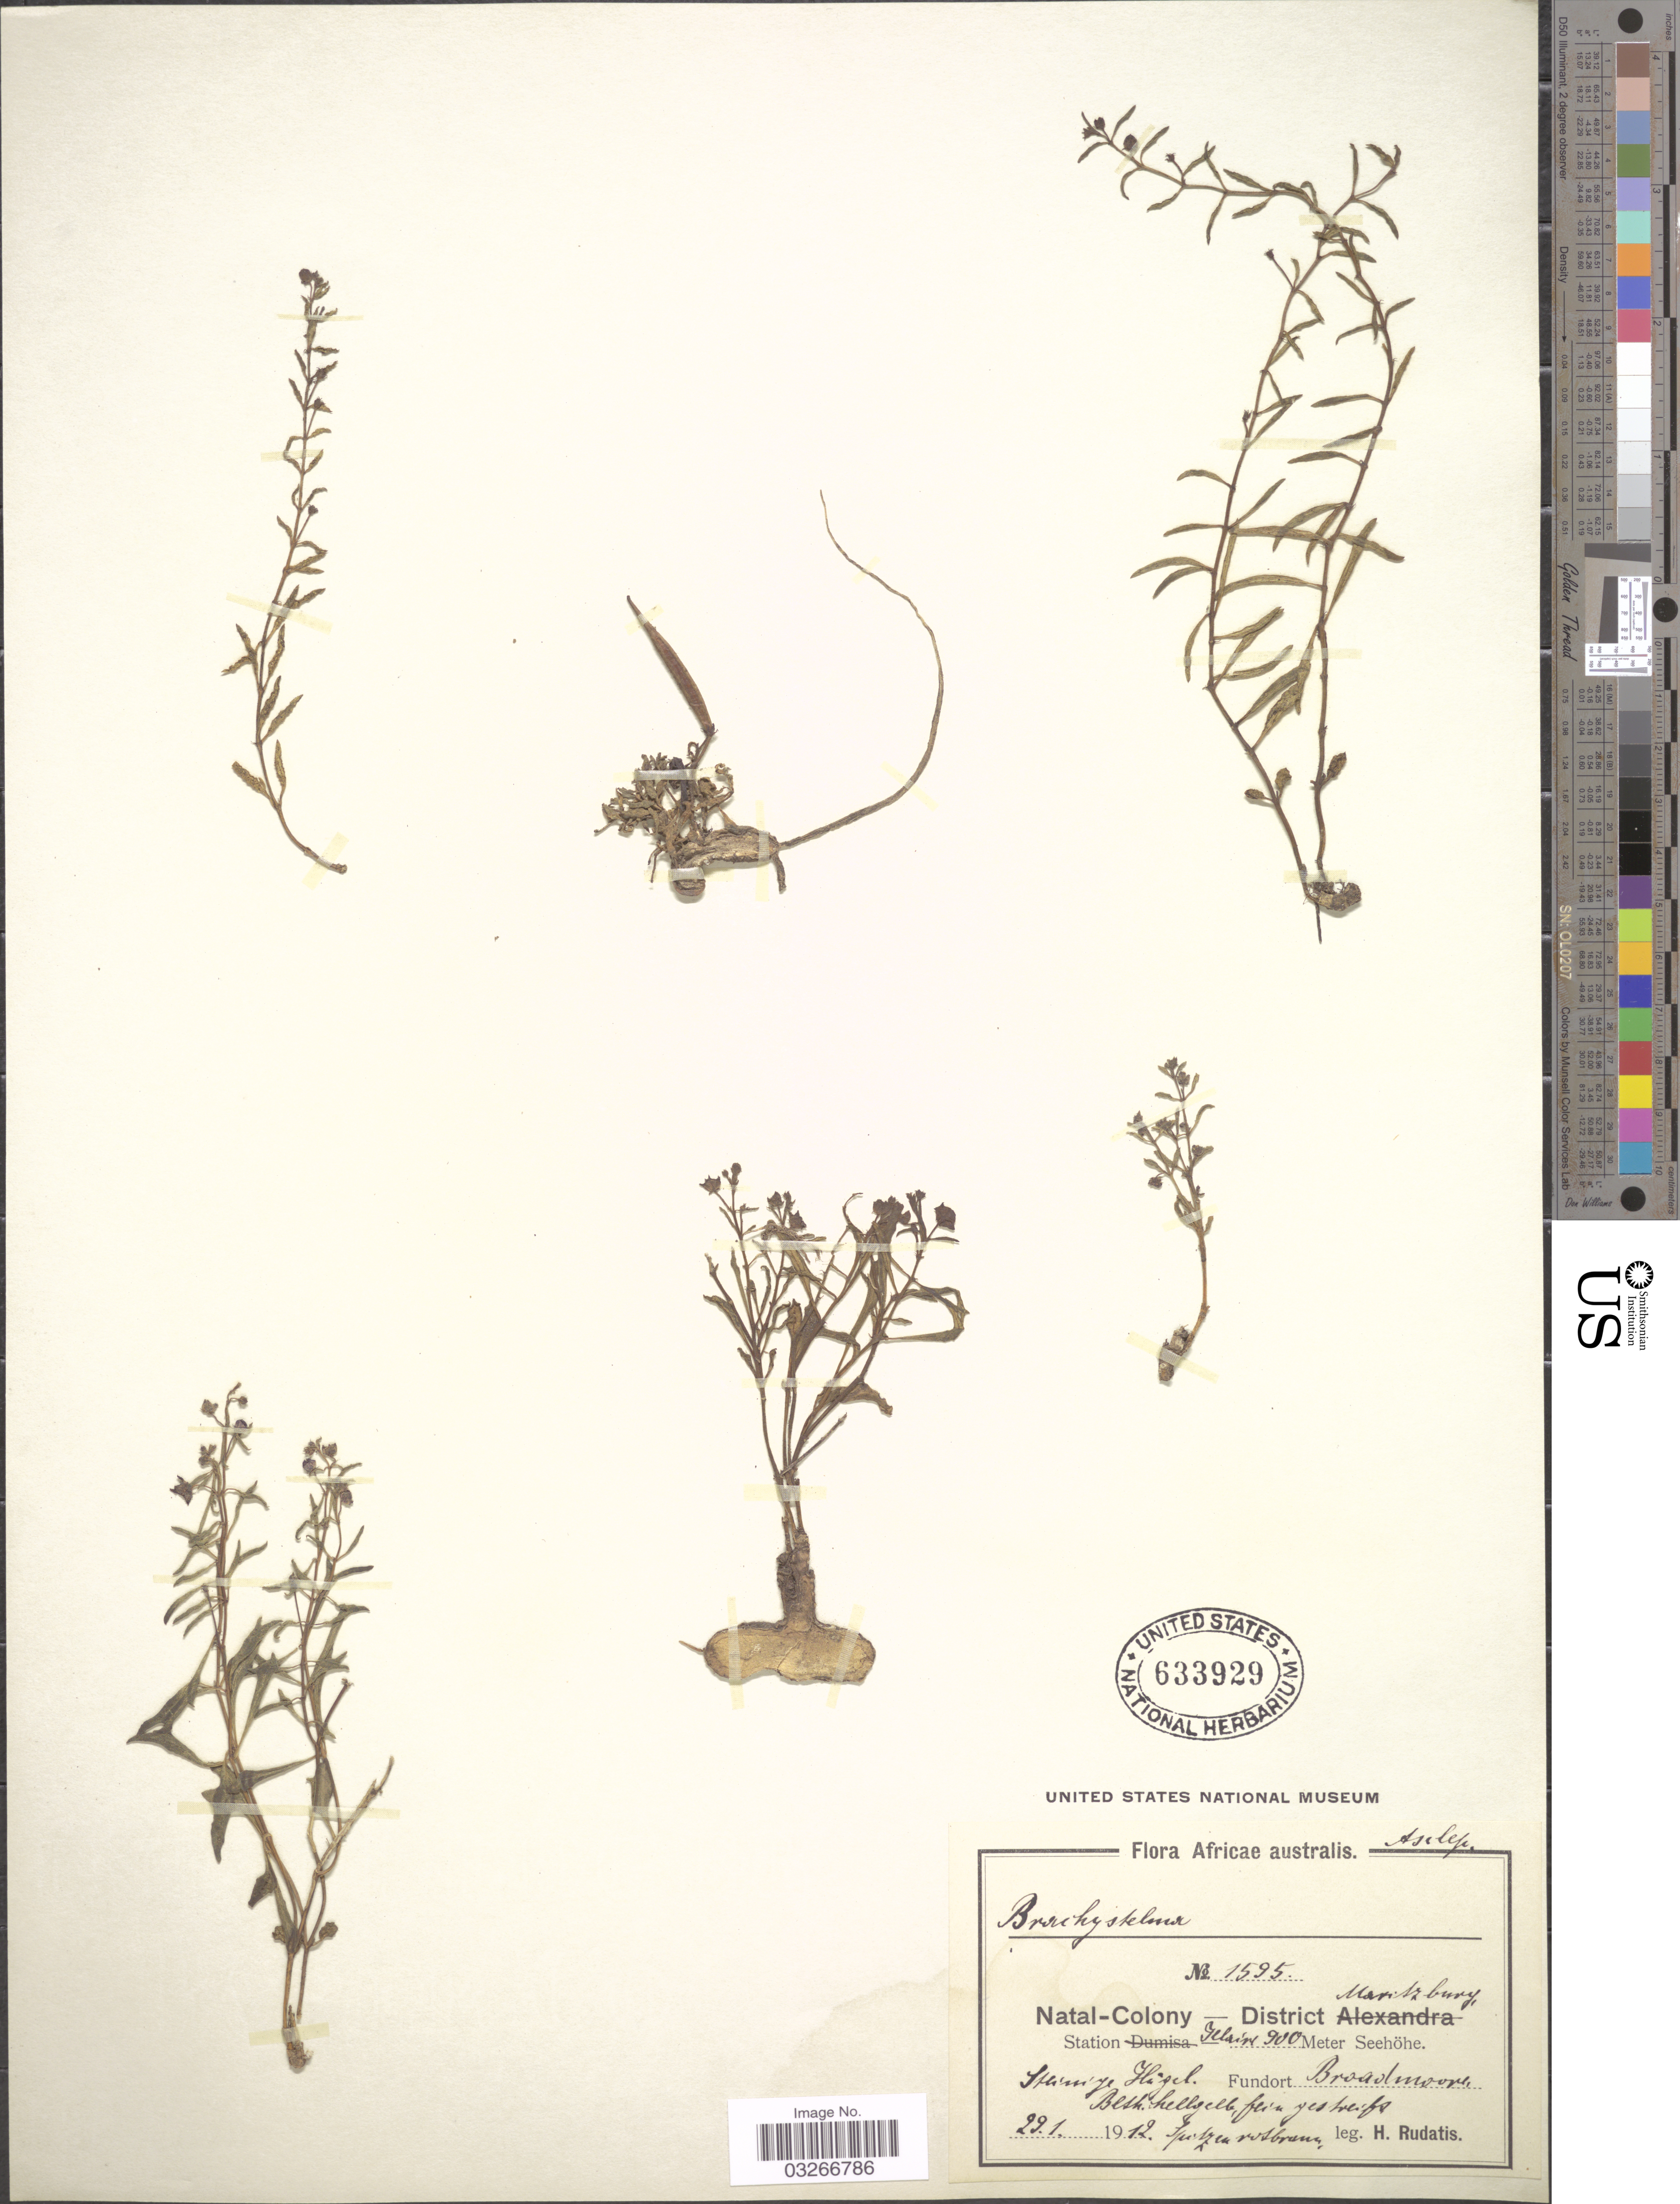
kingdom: Plantae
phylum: Tracheophyta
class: Magnoliopsida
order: Gentianales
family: Apocynaceae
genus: Brachystelma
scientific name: Brachystelma sp.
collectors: H. Rudatis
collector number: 1595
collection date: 1912-01-29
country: South Africa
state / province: KwaZulu-Natal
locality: Natal-Colony - District Maritzburg, Station illaire, Fundort Broadmoore.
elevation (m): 900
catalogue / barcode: US 633929